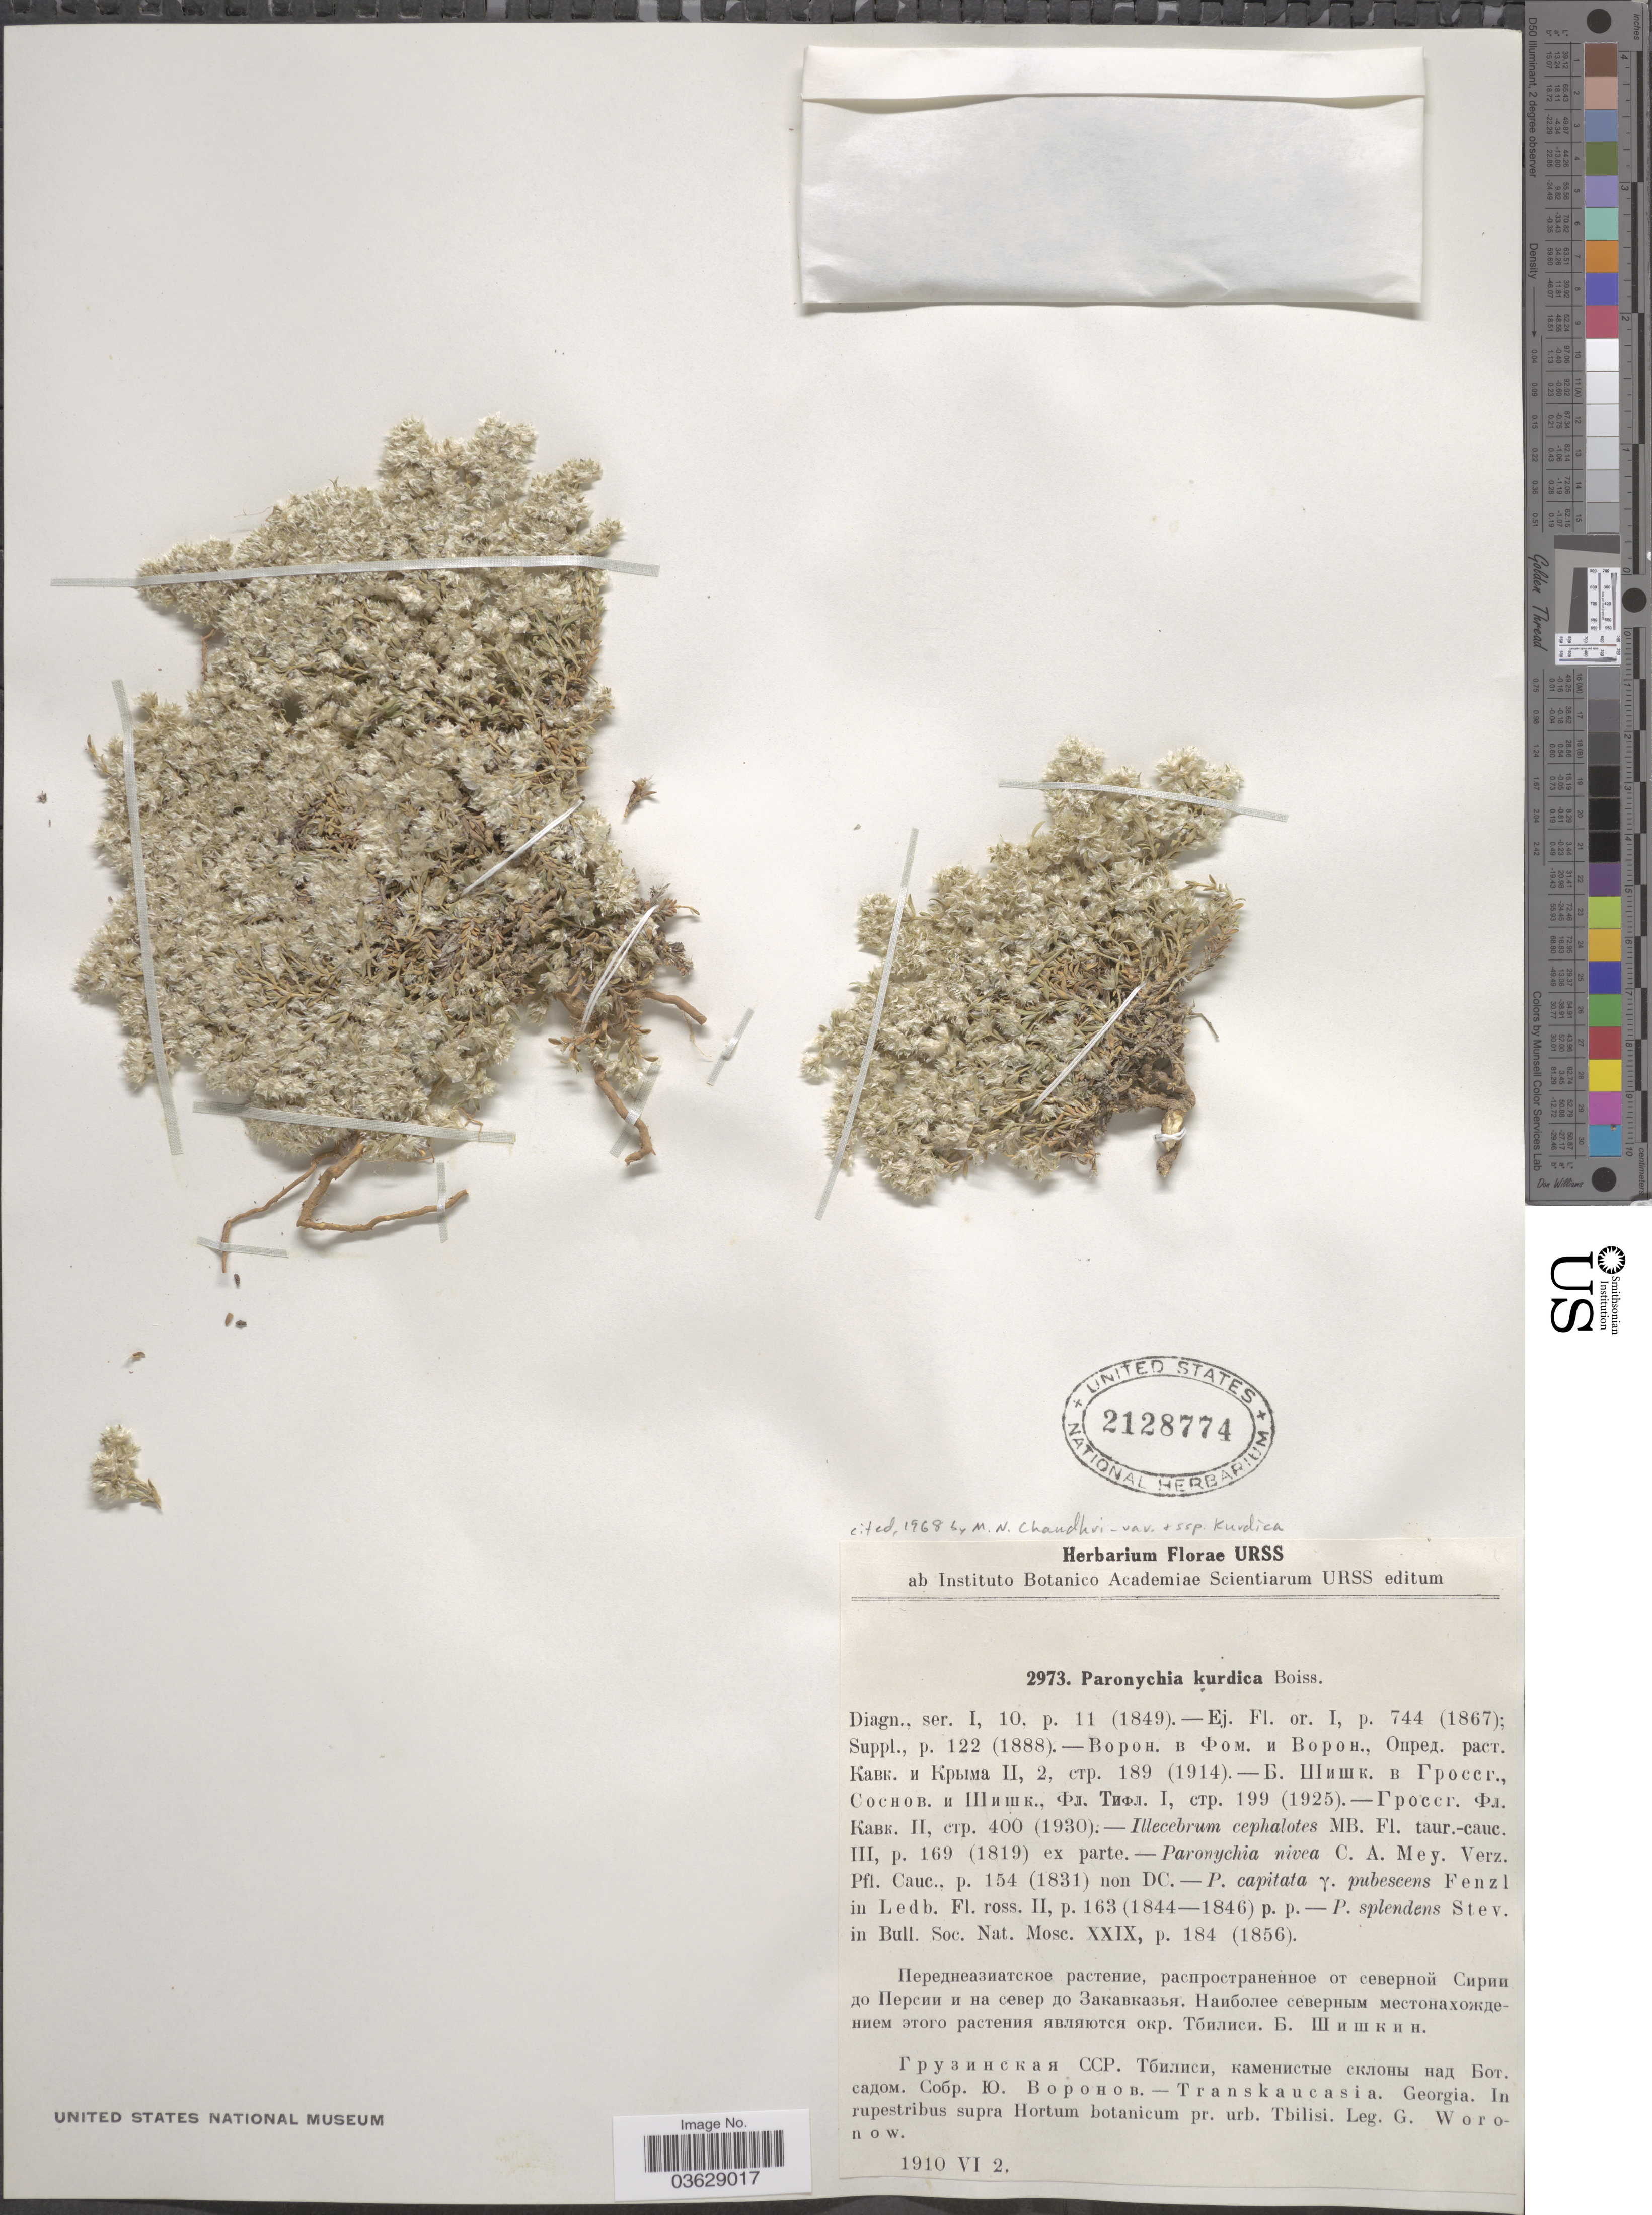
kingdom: Plantae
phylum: Tracheophyta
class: Magnoliopsida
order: Caryophyllales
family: Caryophyllaceae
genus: Paronychia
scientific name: Paronychia kurdica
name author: Boiss.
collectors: G. Woronow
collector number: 2973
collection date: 1910-06-02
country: Georgia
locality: Transkaucasia: Georgia. In rupestribus supra Hortum botanicum pr. urb. Tbilisi.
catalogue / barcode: US 2128774